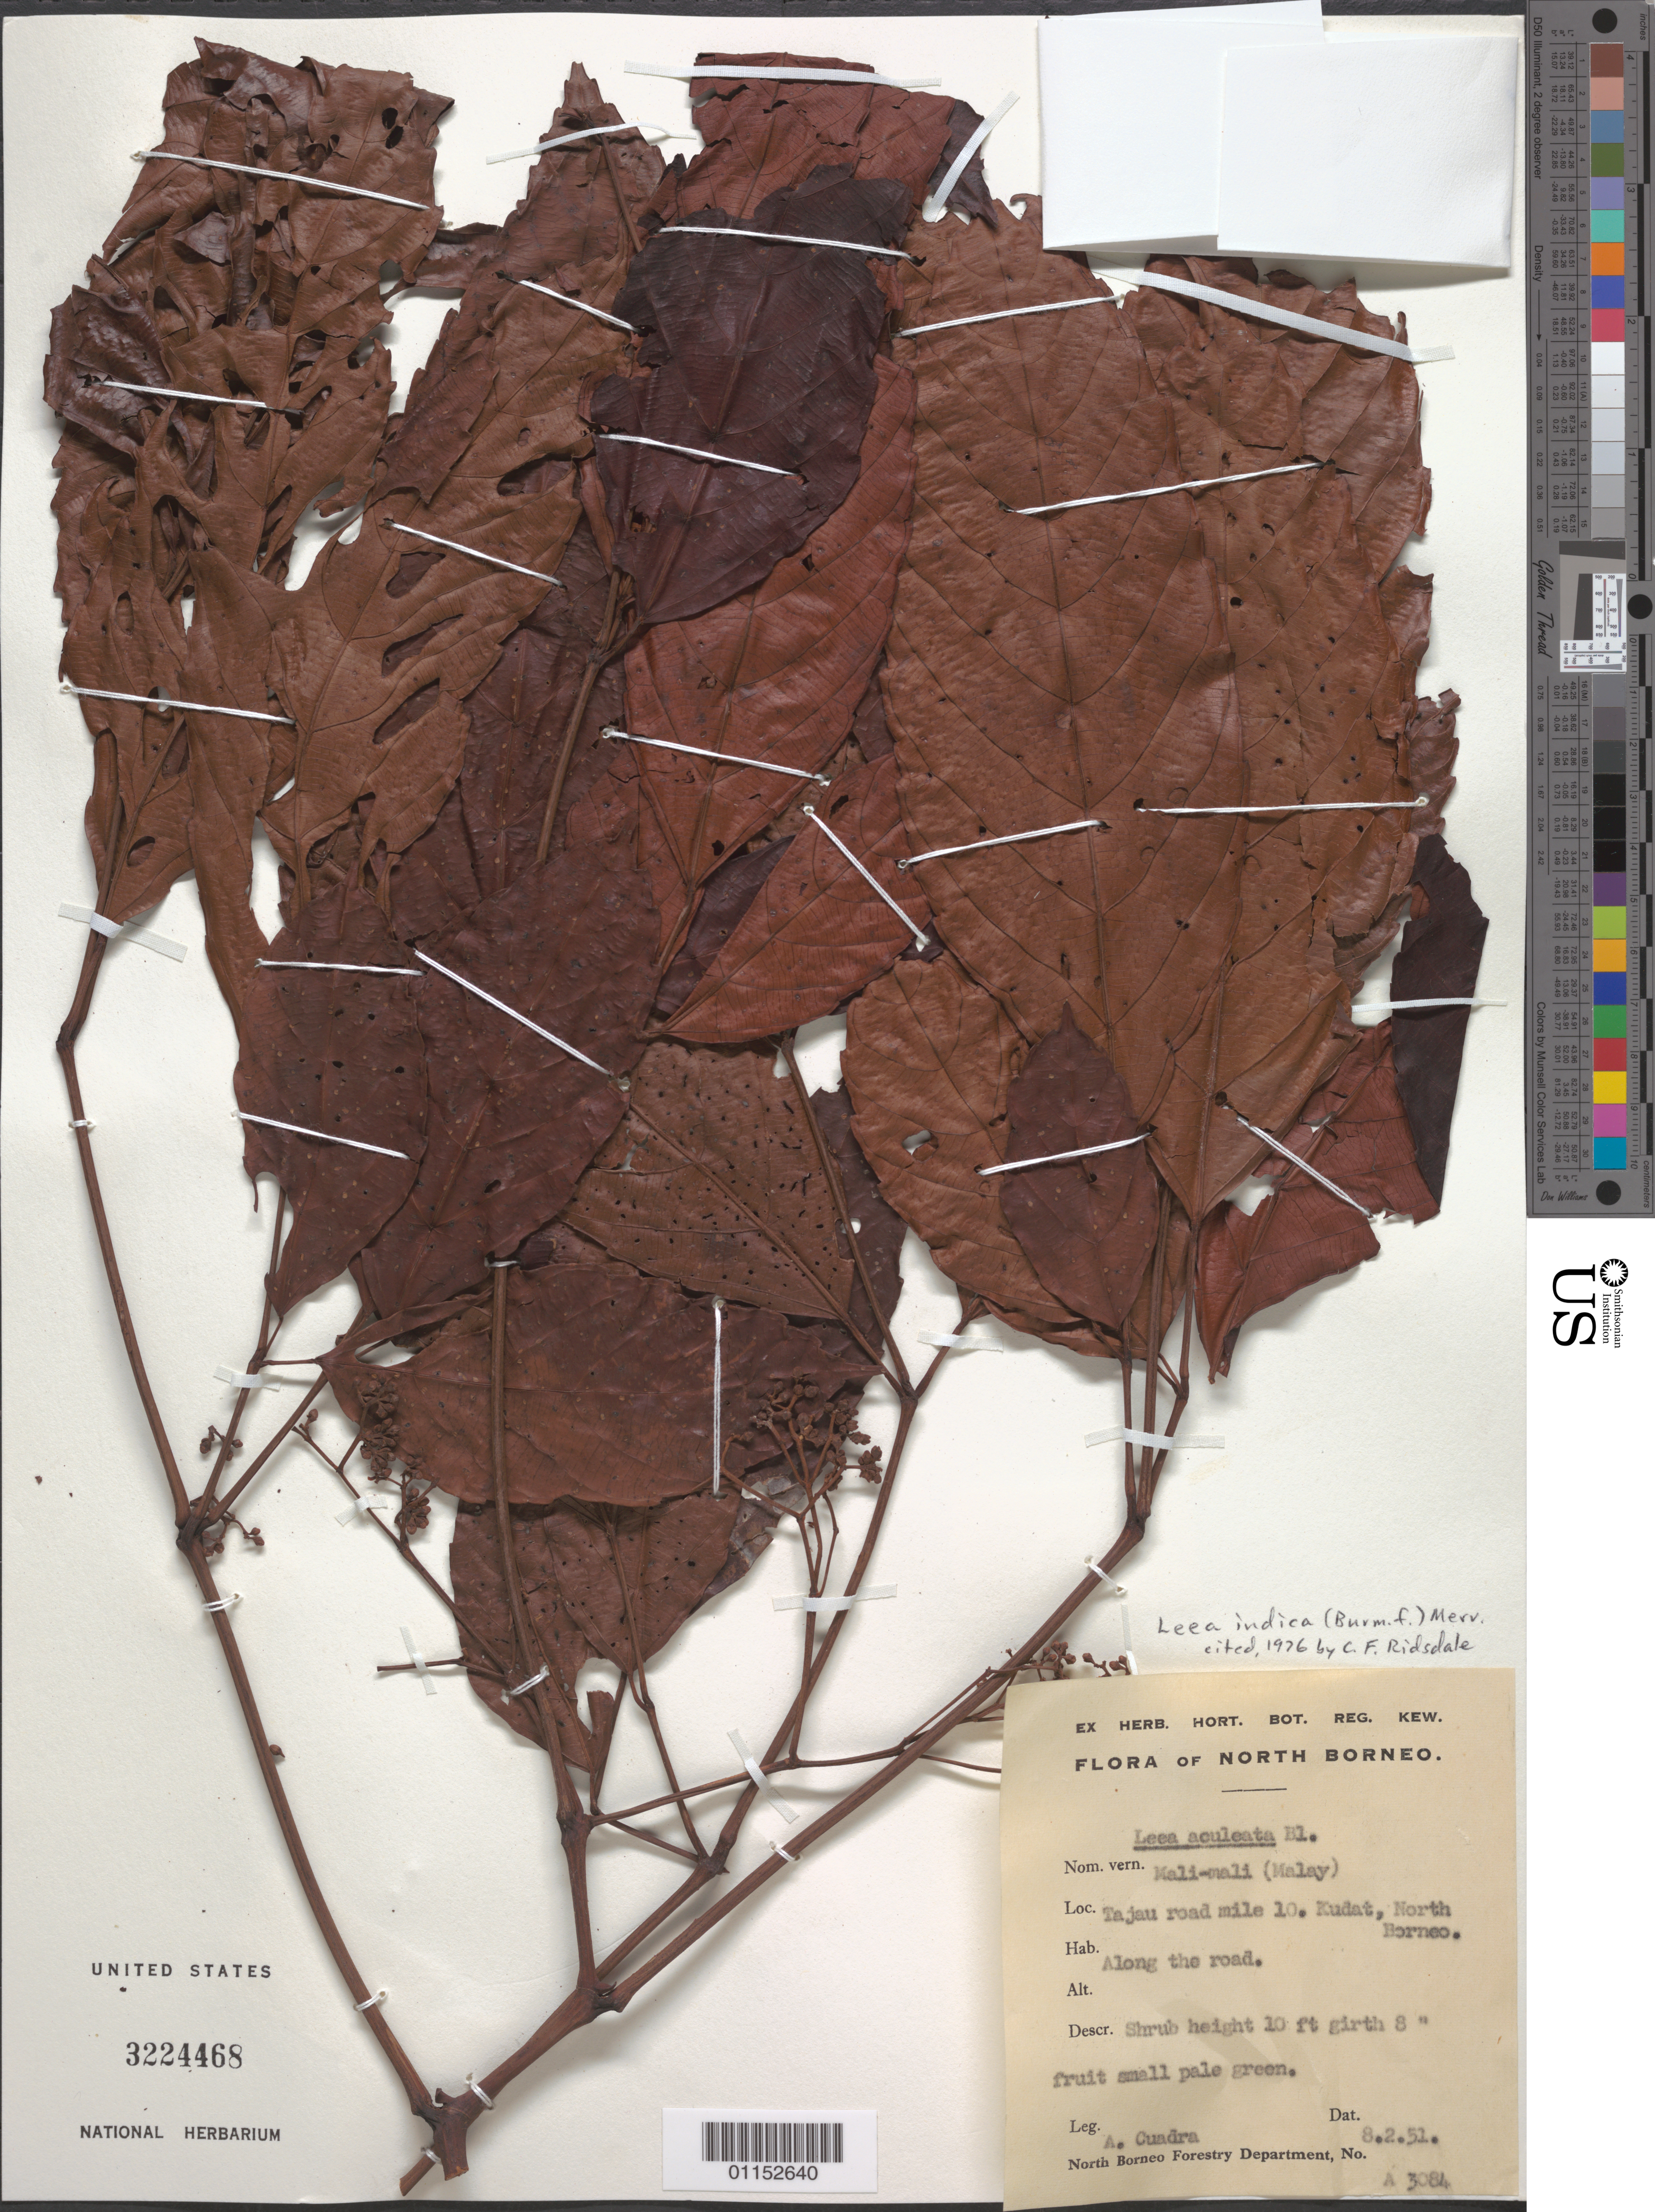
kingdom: Plantae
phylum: Tracheophyta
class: Magnoliopsida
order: Vitales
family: Vitaceae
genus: Leea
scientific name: Leea indica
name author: (Burm. f.) Merr.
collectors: A. Cuadra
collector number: A 3084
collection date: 1951-02-08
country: Malaysia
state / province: Borneo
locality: Tajau Rd mi 10, Kudat N Borneo.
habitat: Along the road. Shrub.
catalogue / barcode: US 3224468